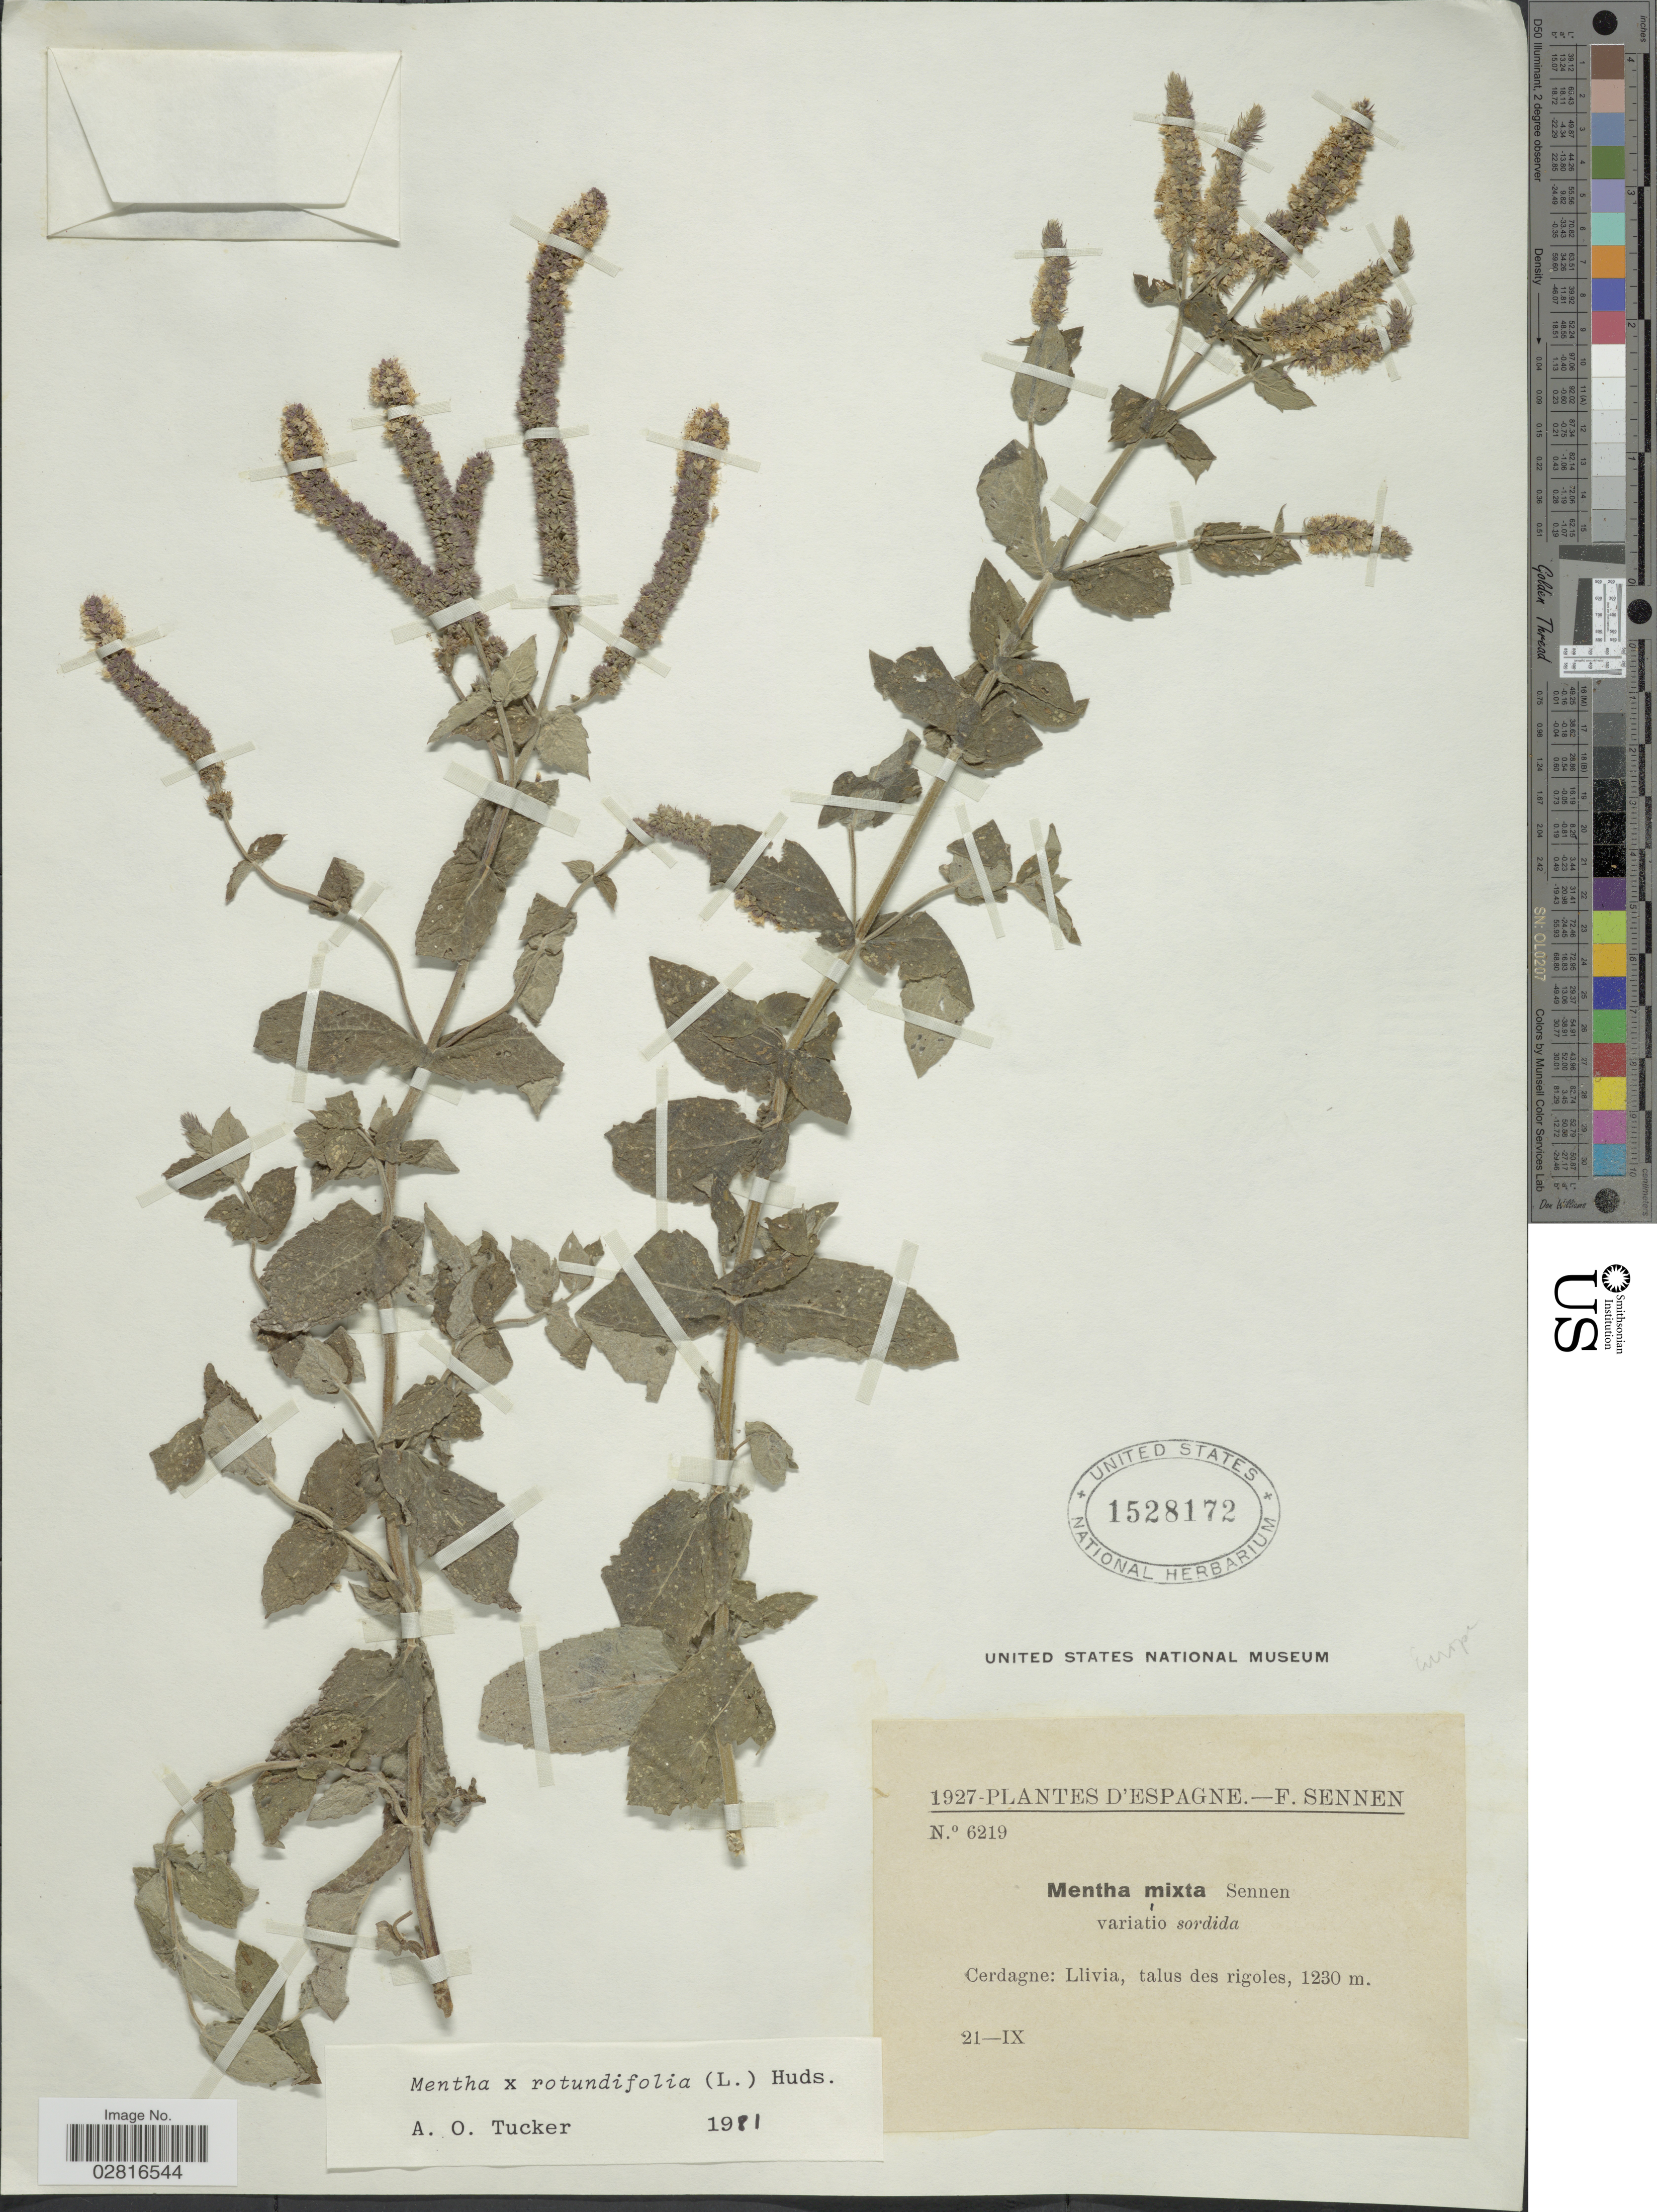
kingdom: Plantae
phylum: Tracheophyta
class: Magnoliopsida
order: Lamiales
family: Lamiaceae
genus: Mentha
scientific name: Mentha rotundifolia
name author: (L.) Huds.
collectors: E. Sennen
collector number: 6219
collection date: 1927-09-21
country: Spain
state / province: Islas Baleares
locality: Cerdagne: Llivia, talus des rigoles.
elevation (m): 1230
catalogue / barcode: US 1528172